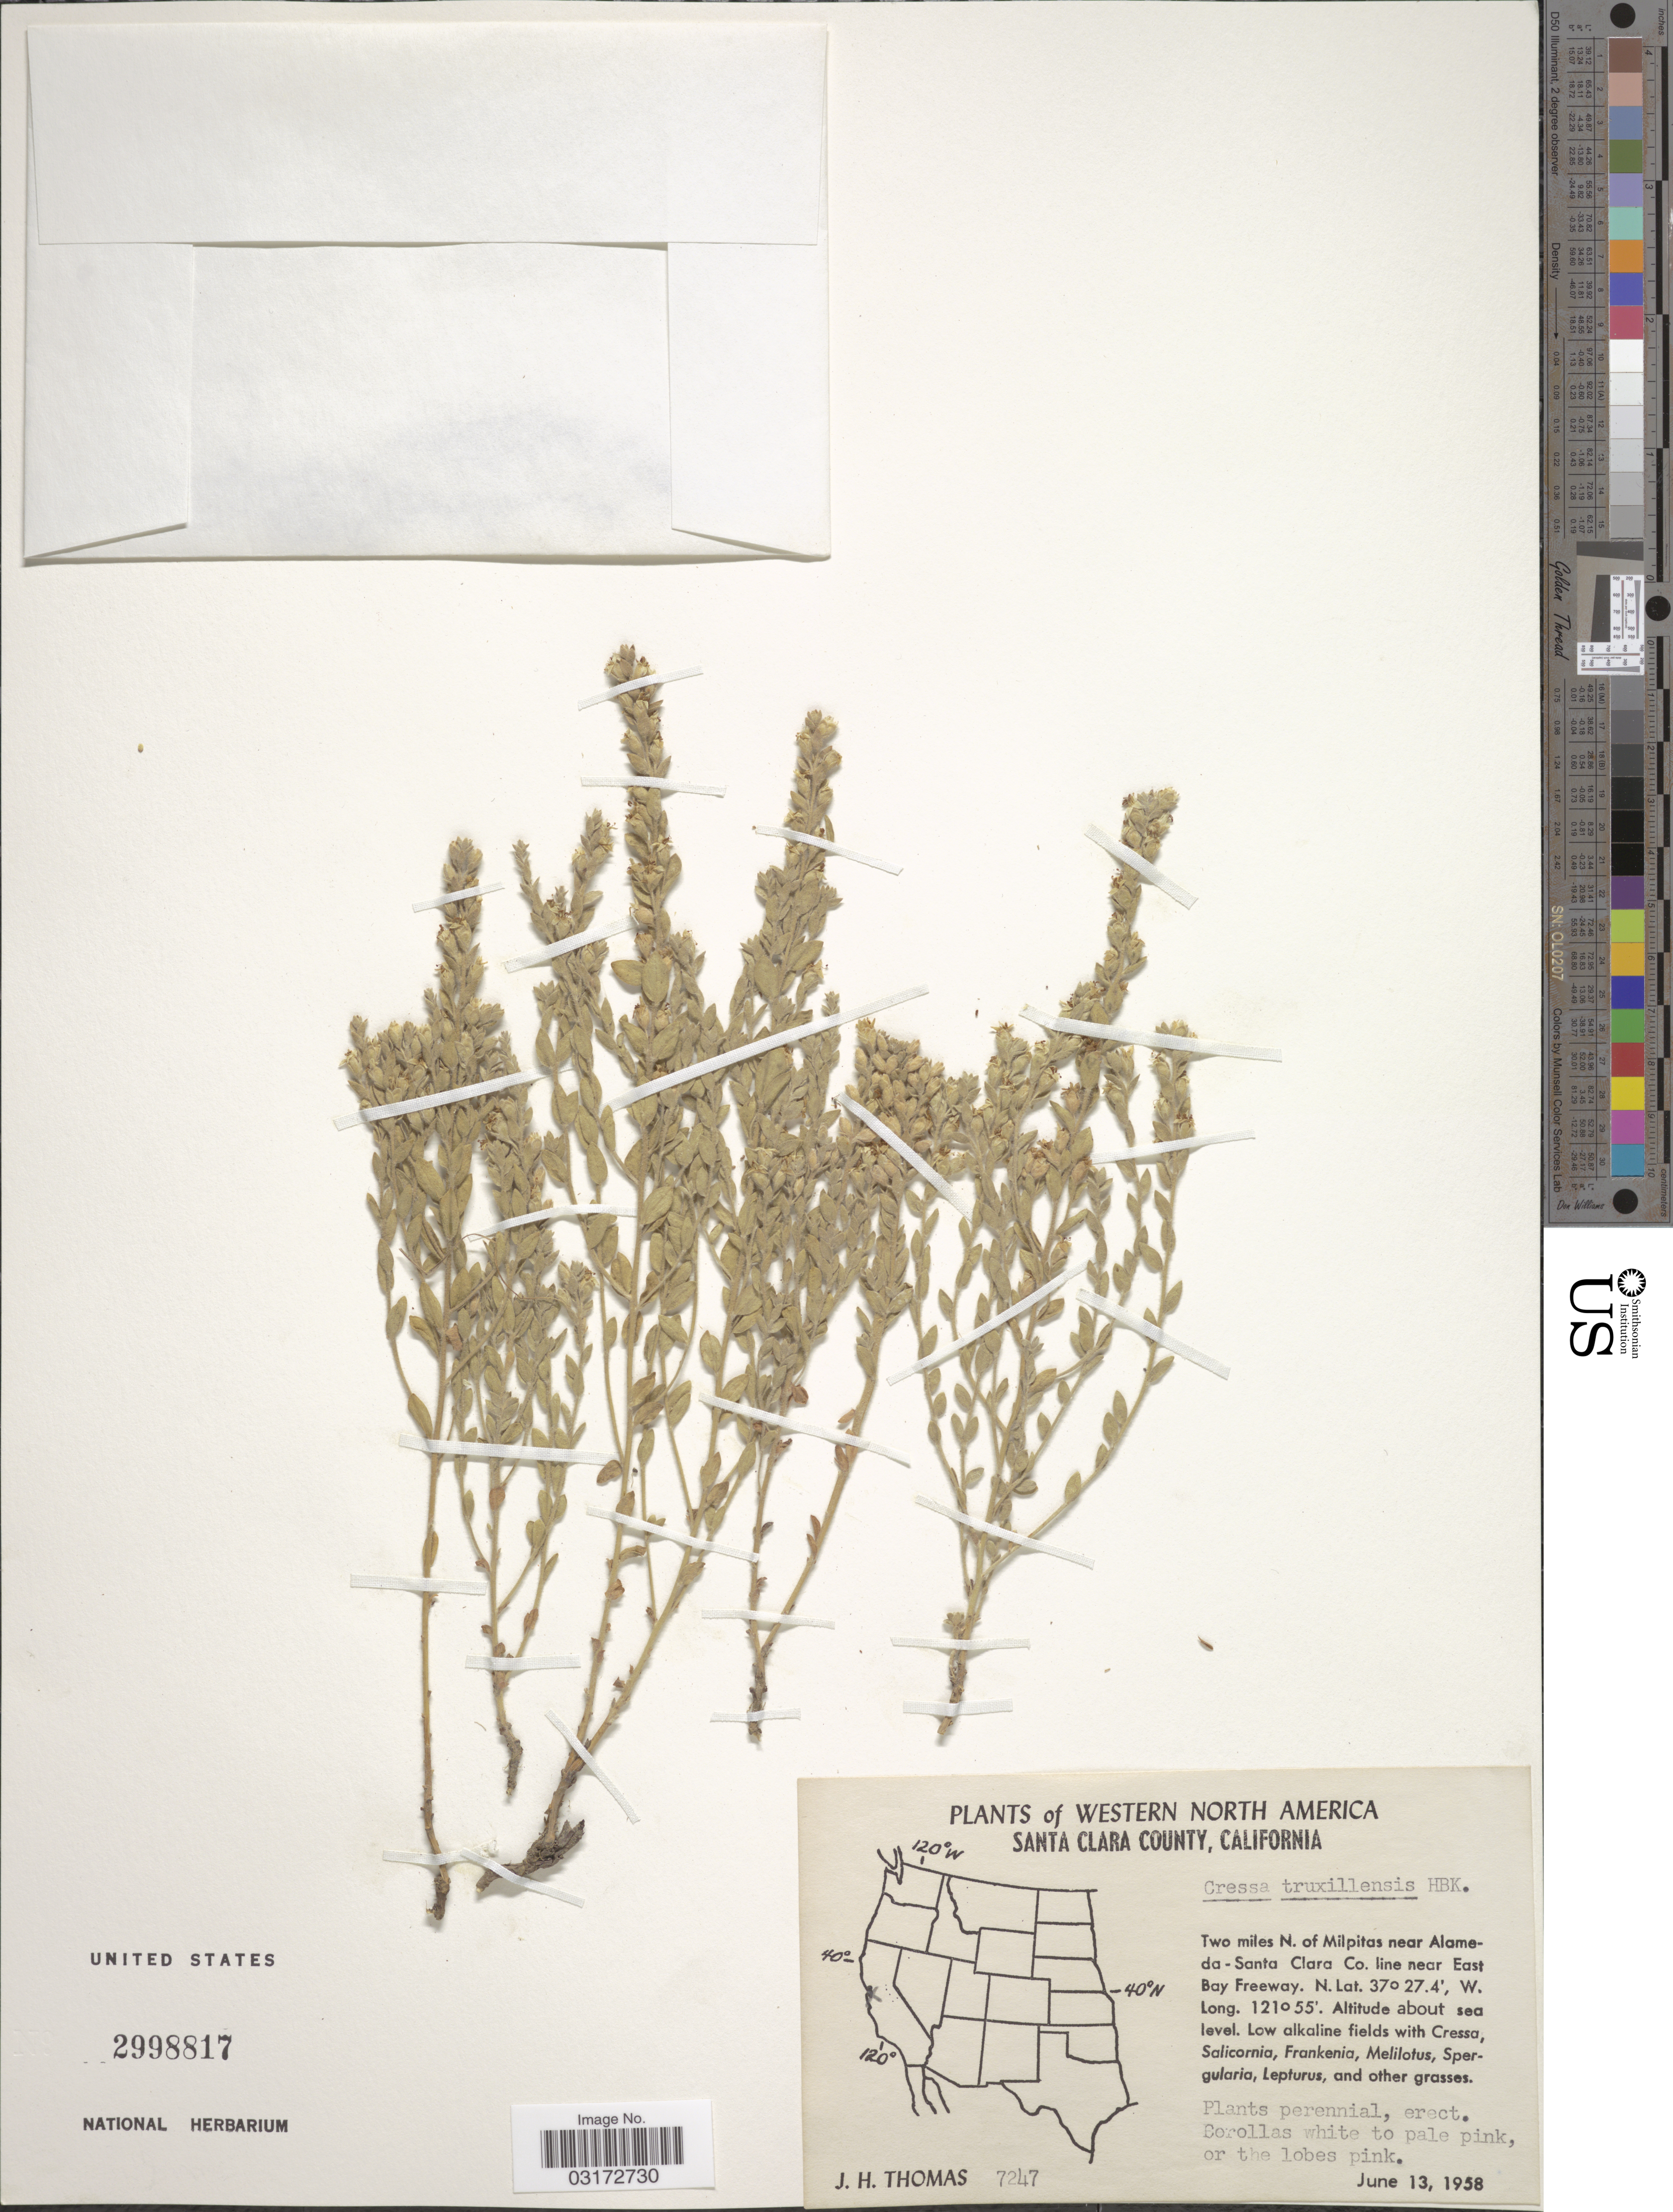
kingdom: Plantae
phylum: Tracheophyta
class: Magnoliopsida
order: Solanales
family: Convolvulaceae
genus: Cressa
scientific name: Cressa truxillensis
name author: Kunth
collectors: J. H. Thomas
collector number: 7247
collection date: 1958-06-13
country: United States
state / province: California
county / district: Santa Clara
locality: Western North America. Santa Clara County. Two miles N. of Milpitas near Alameda-Santa Clara Co. line near East Bay Freeway.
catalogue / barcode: US 2998817